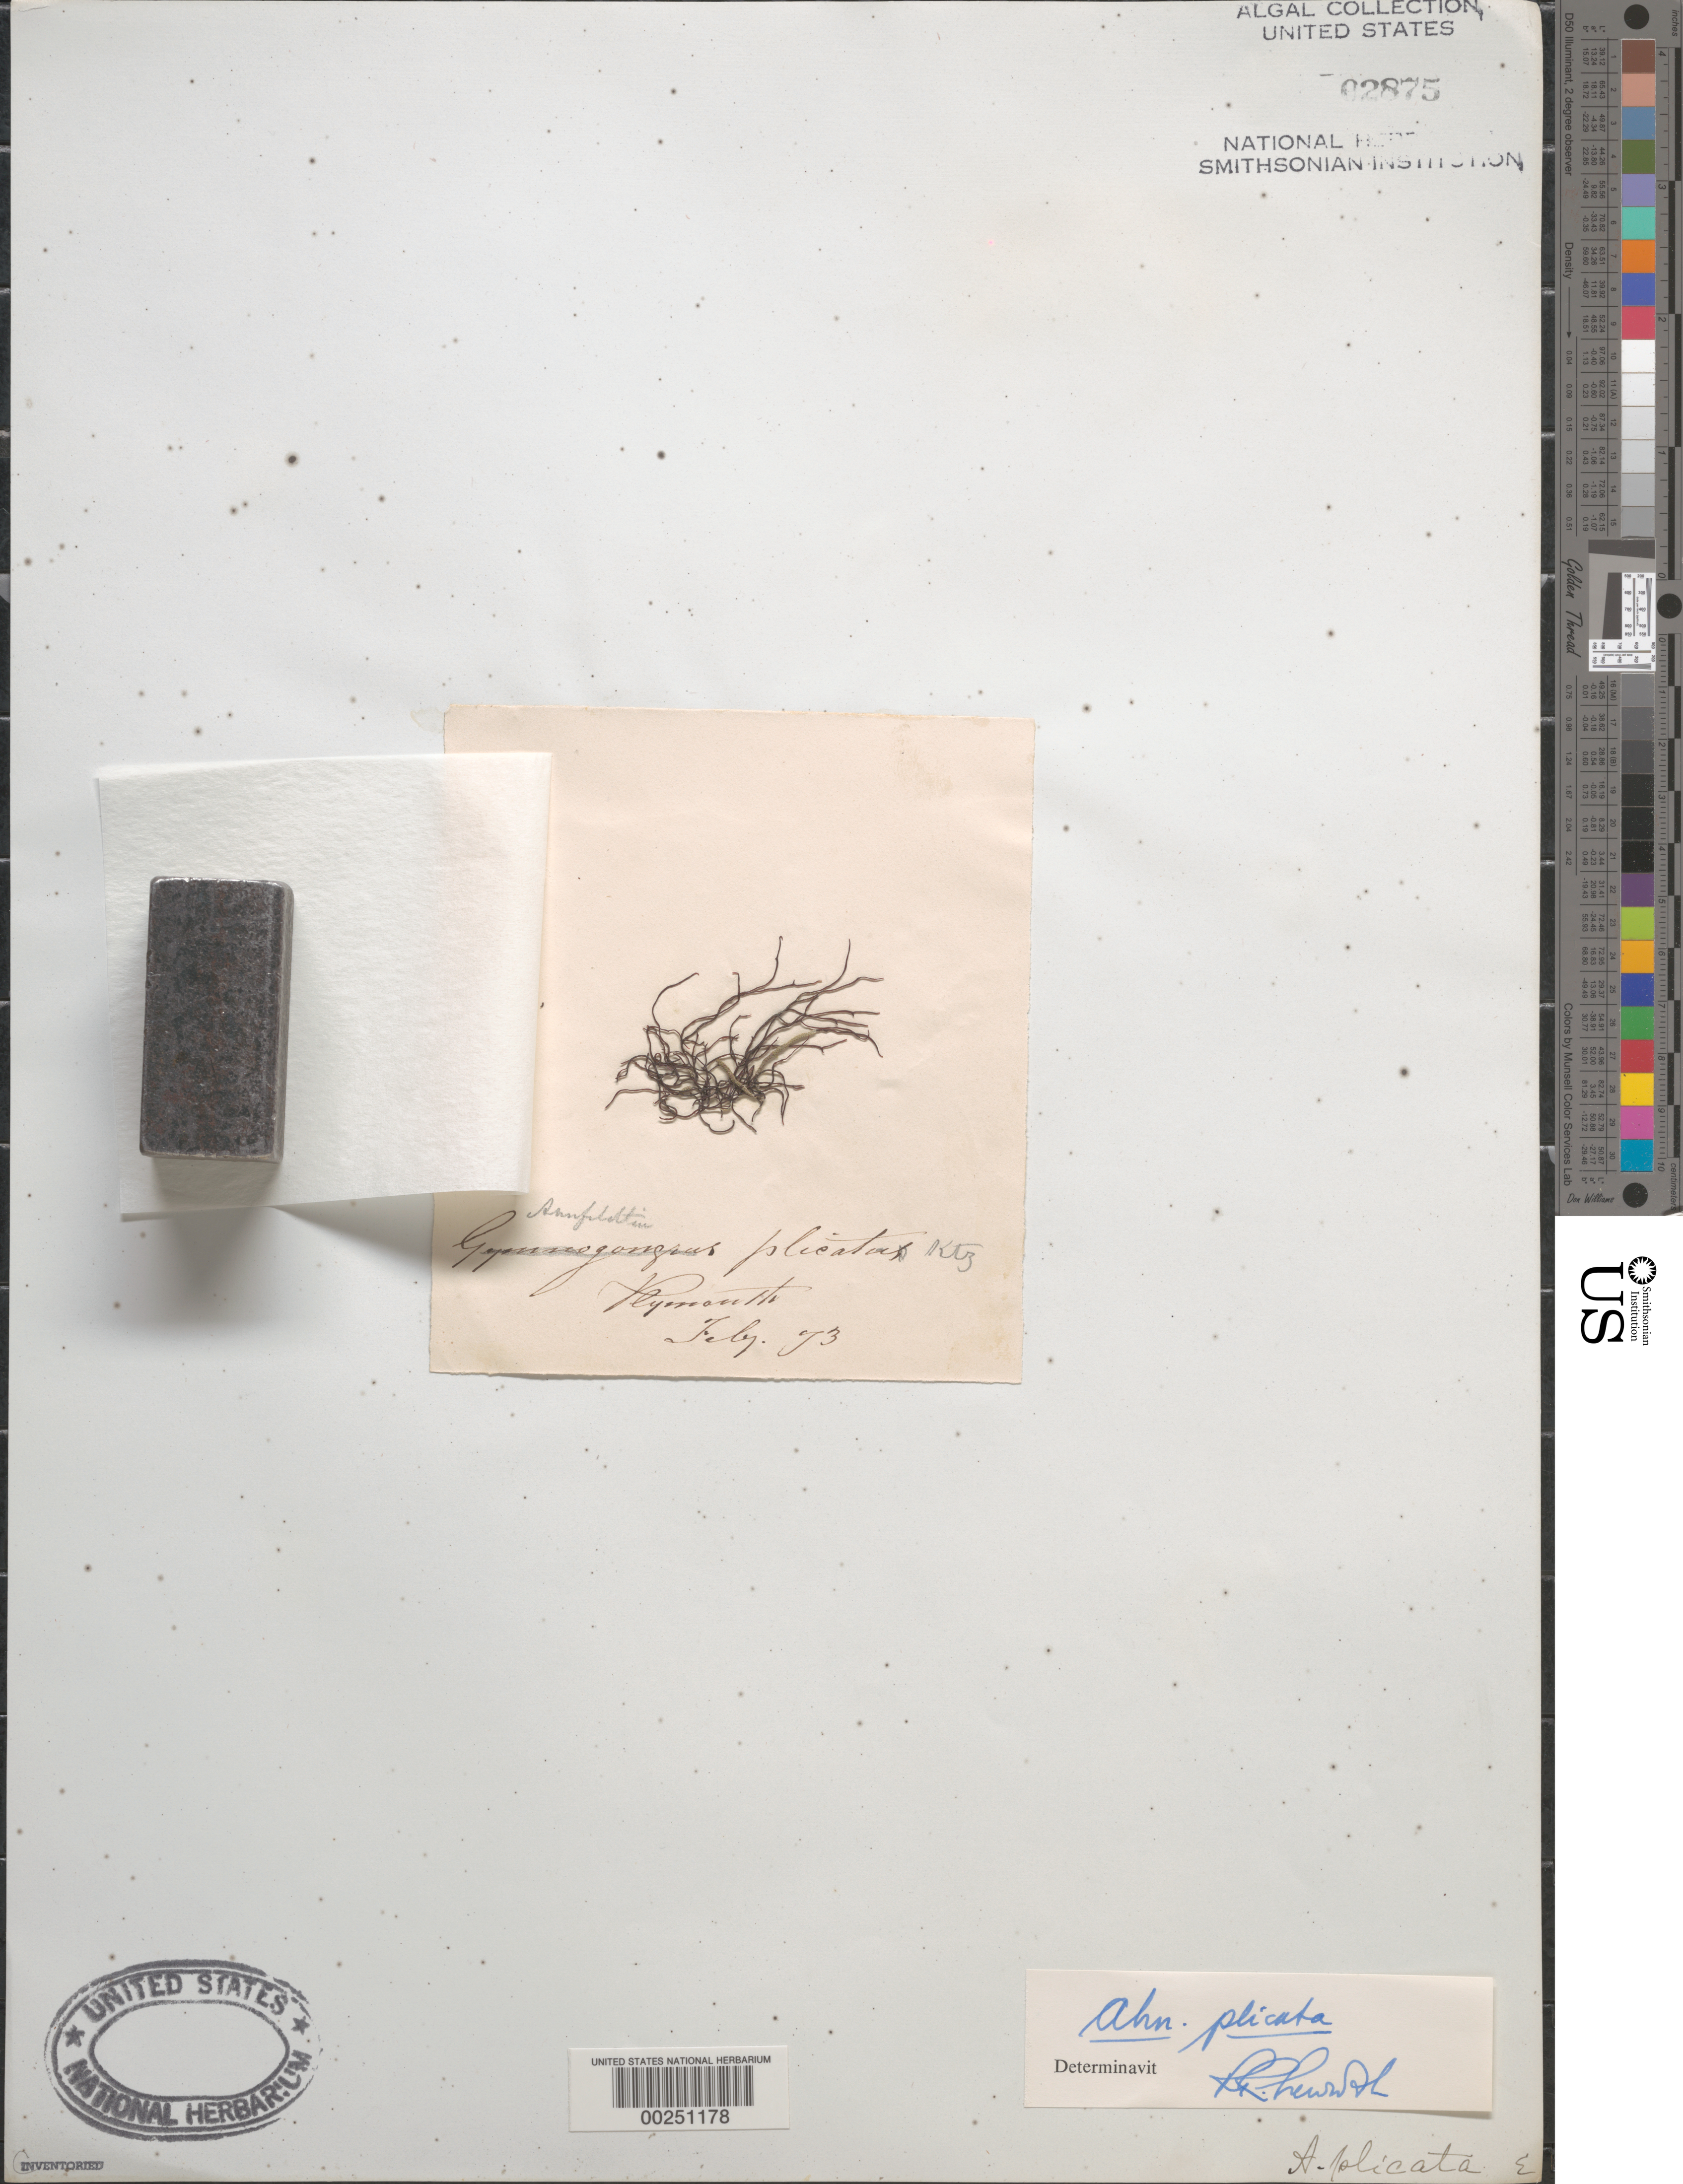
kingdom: Plantae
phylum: Rhodophyta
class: Florideophyceae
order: Ahnfeltiales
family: Ahnfeltiaceae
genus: Ahnfeltia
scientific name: Ahnfeltia plicata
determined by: Newroth, P. R.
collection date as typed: Feb 1873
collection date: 1873-02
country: United Kingdom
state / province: England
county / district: Devon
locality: Plymouth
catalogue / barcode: US 2875